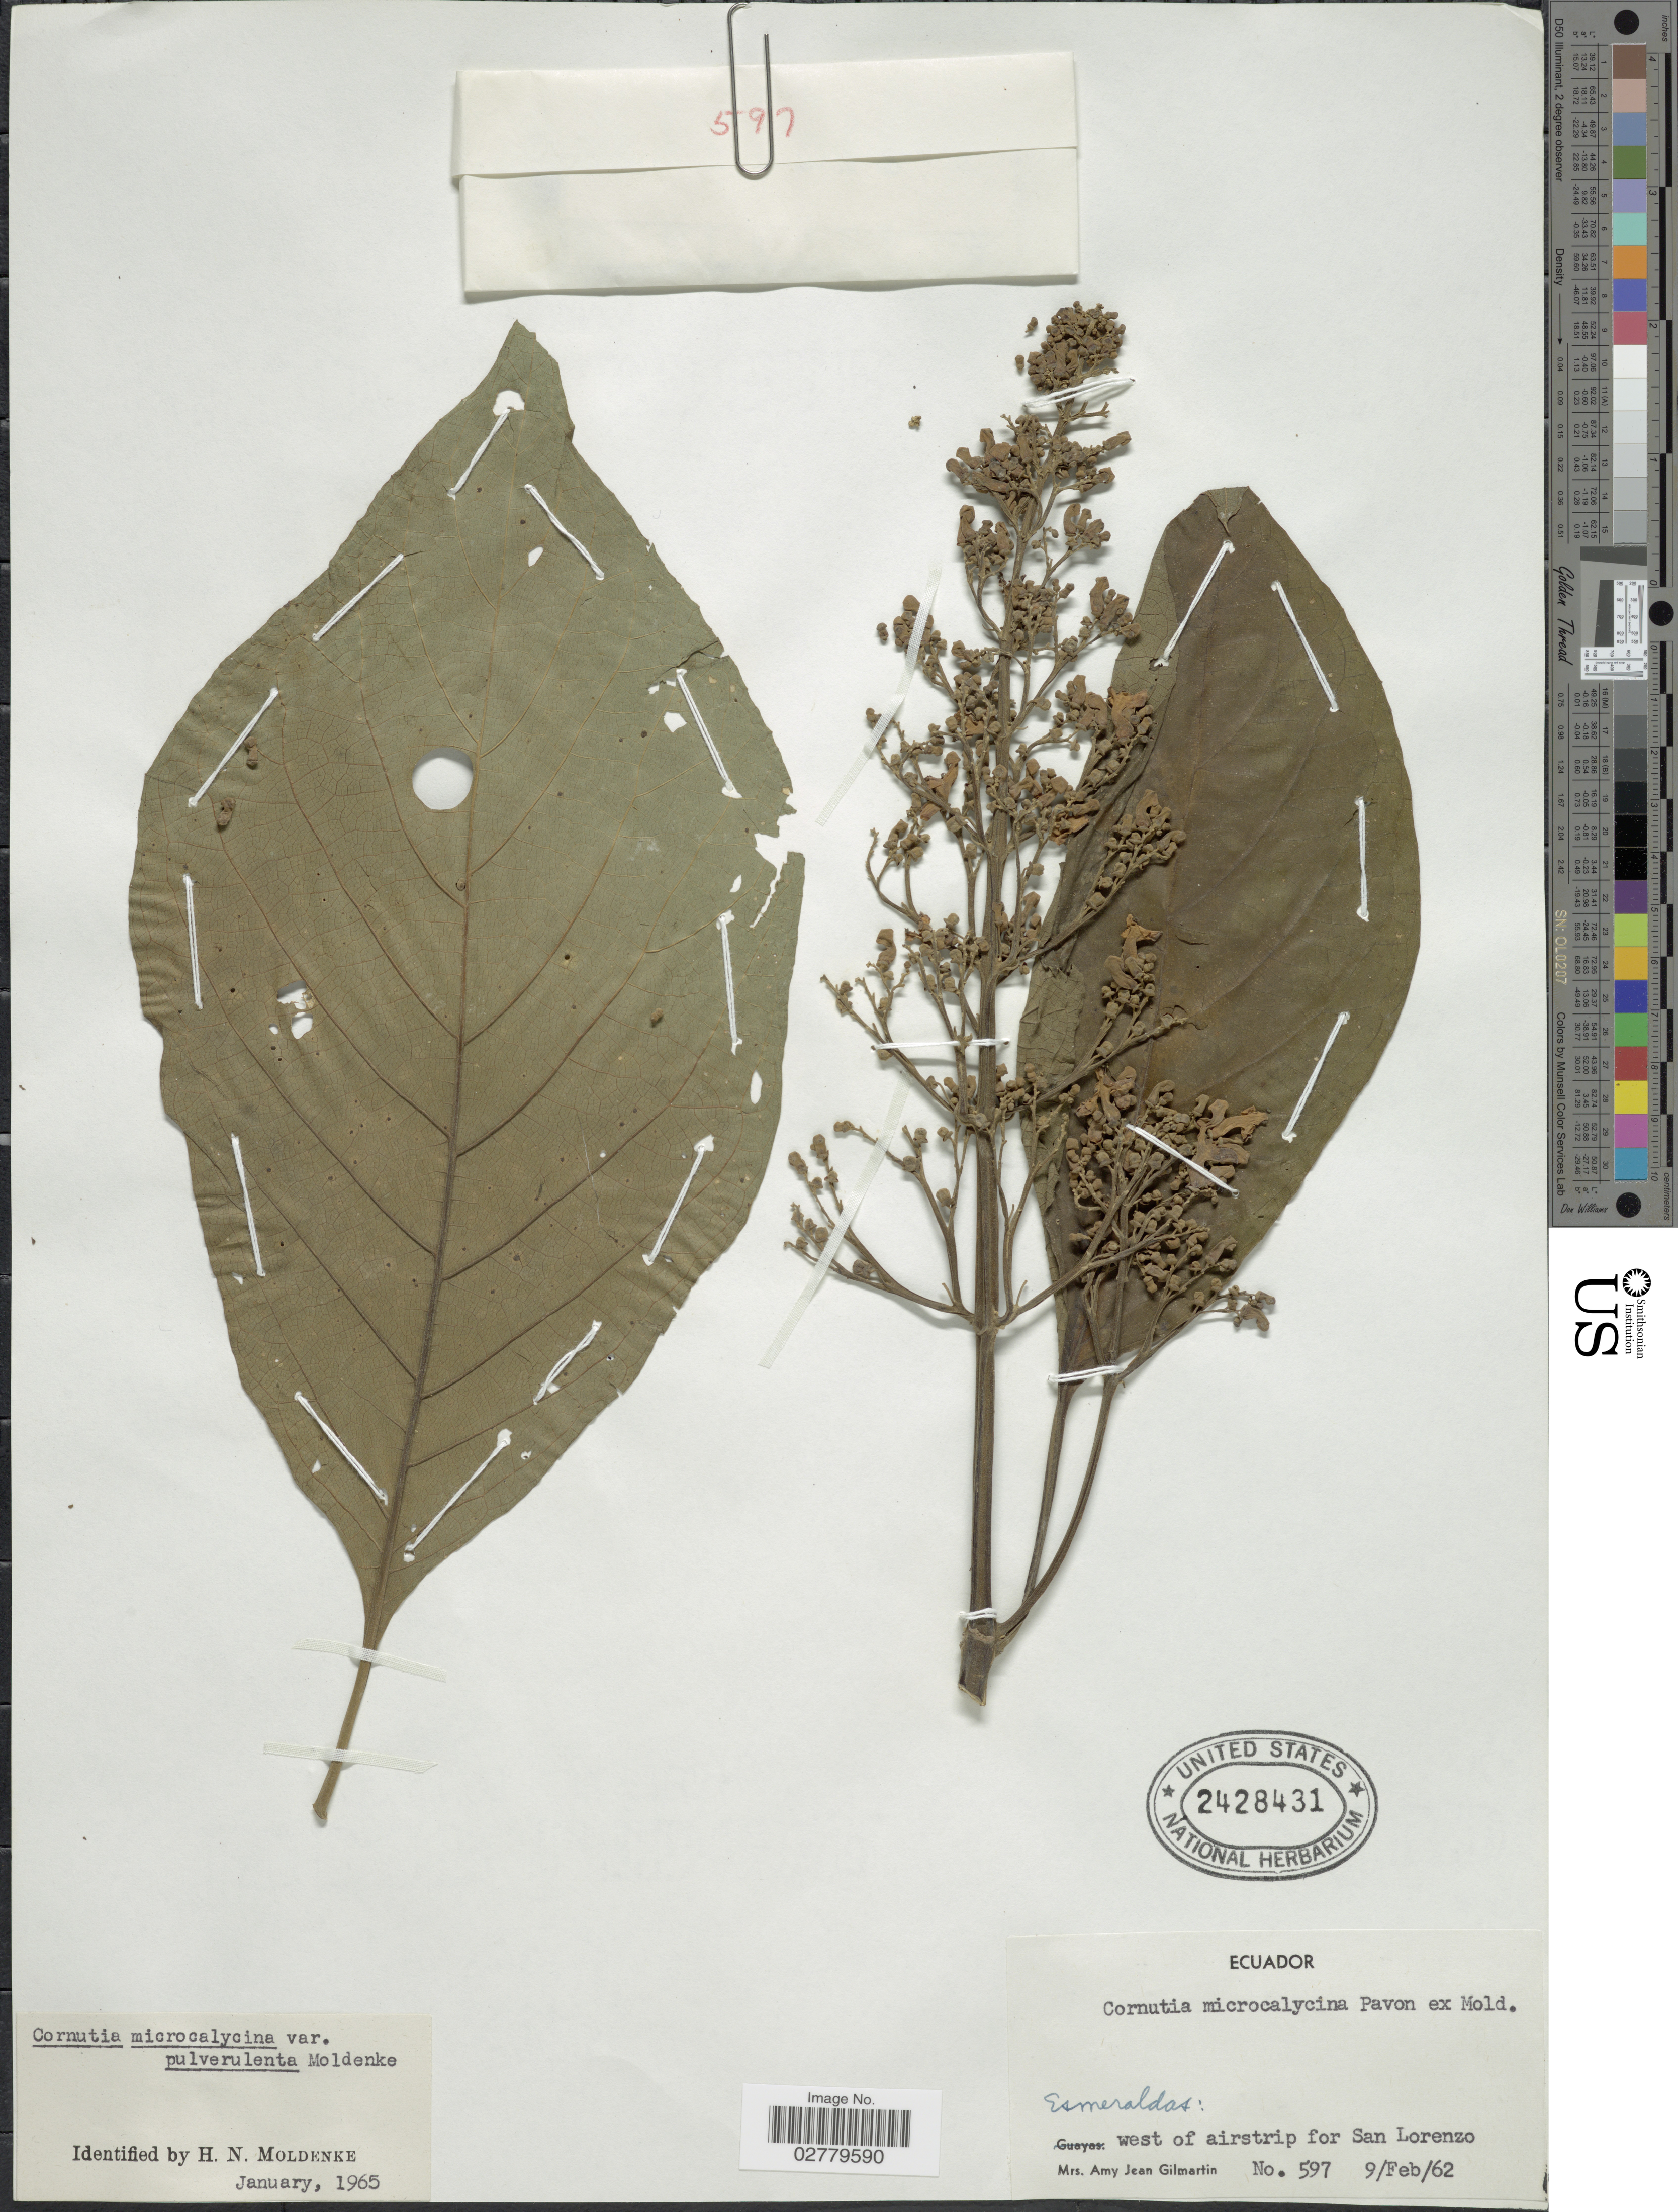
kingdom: Plantae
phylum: Tracheophyta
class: Magnoliopsida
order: Lamiales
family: Lamiaceae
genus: Cornutia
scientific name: Cornutia microcalycina var. pulverulenta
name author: Moldenke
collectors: A. J. Gilmartin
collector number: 597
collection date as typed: Transcribed d/m/y: 9/2/62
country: Ecuador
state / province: Esmeraldas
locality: West of airstrip for San Lorenzo.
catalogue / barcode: US 2428431